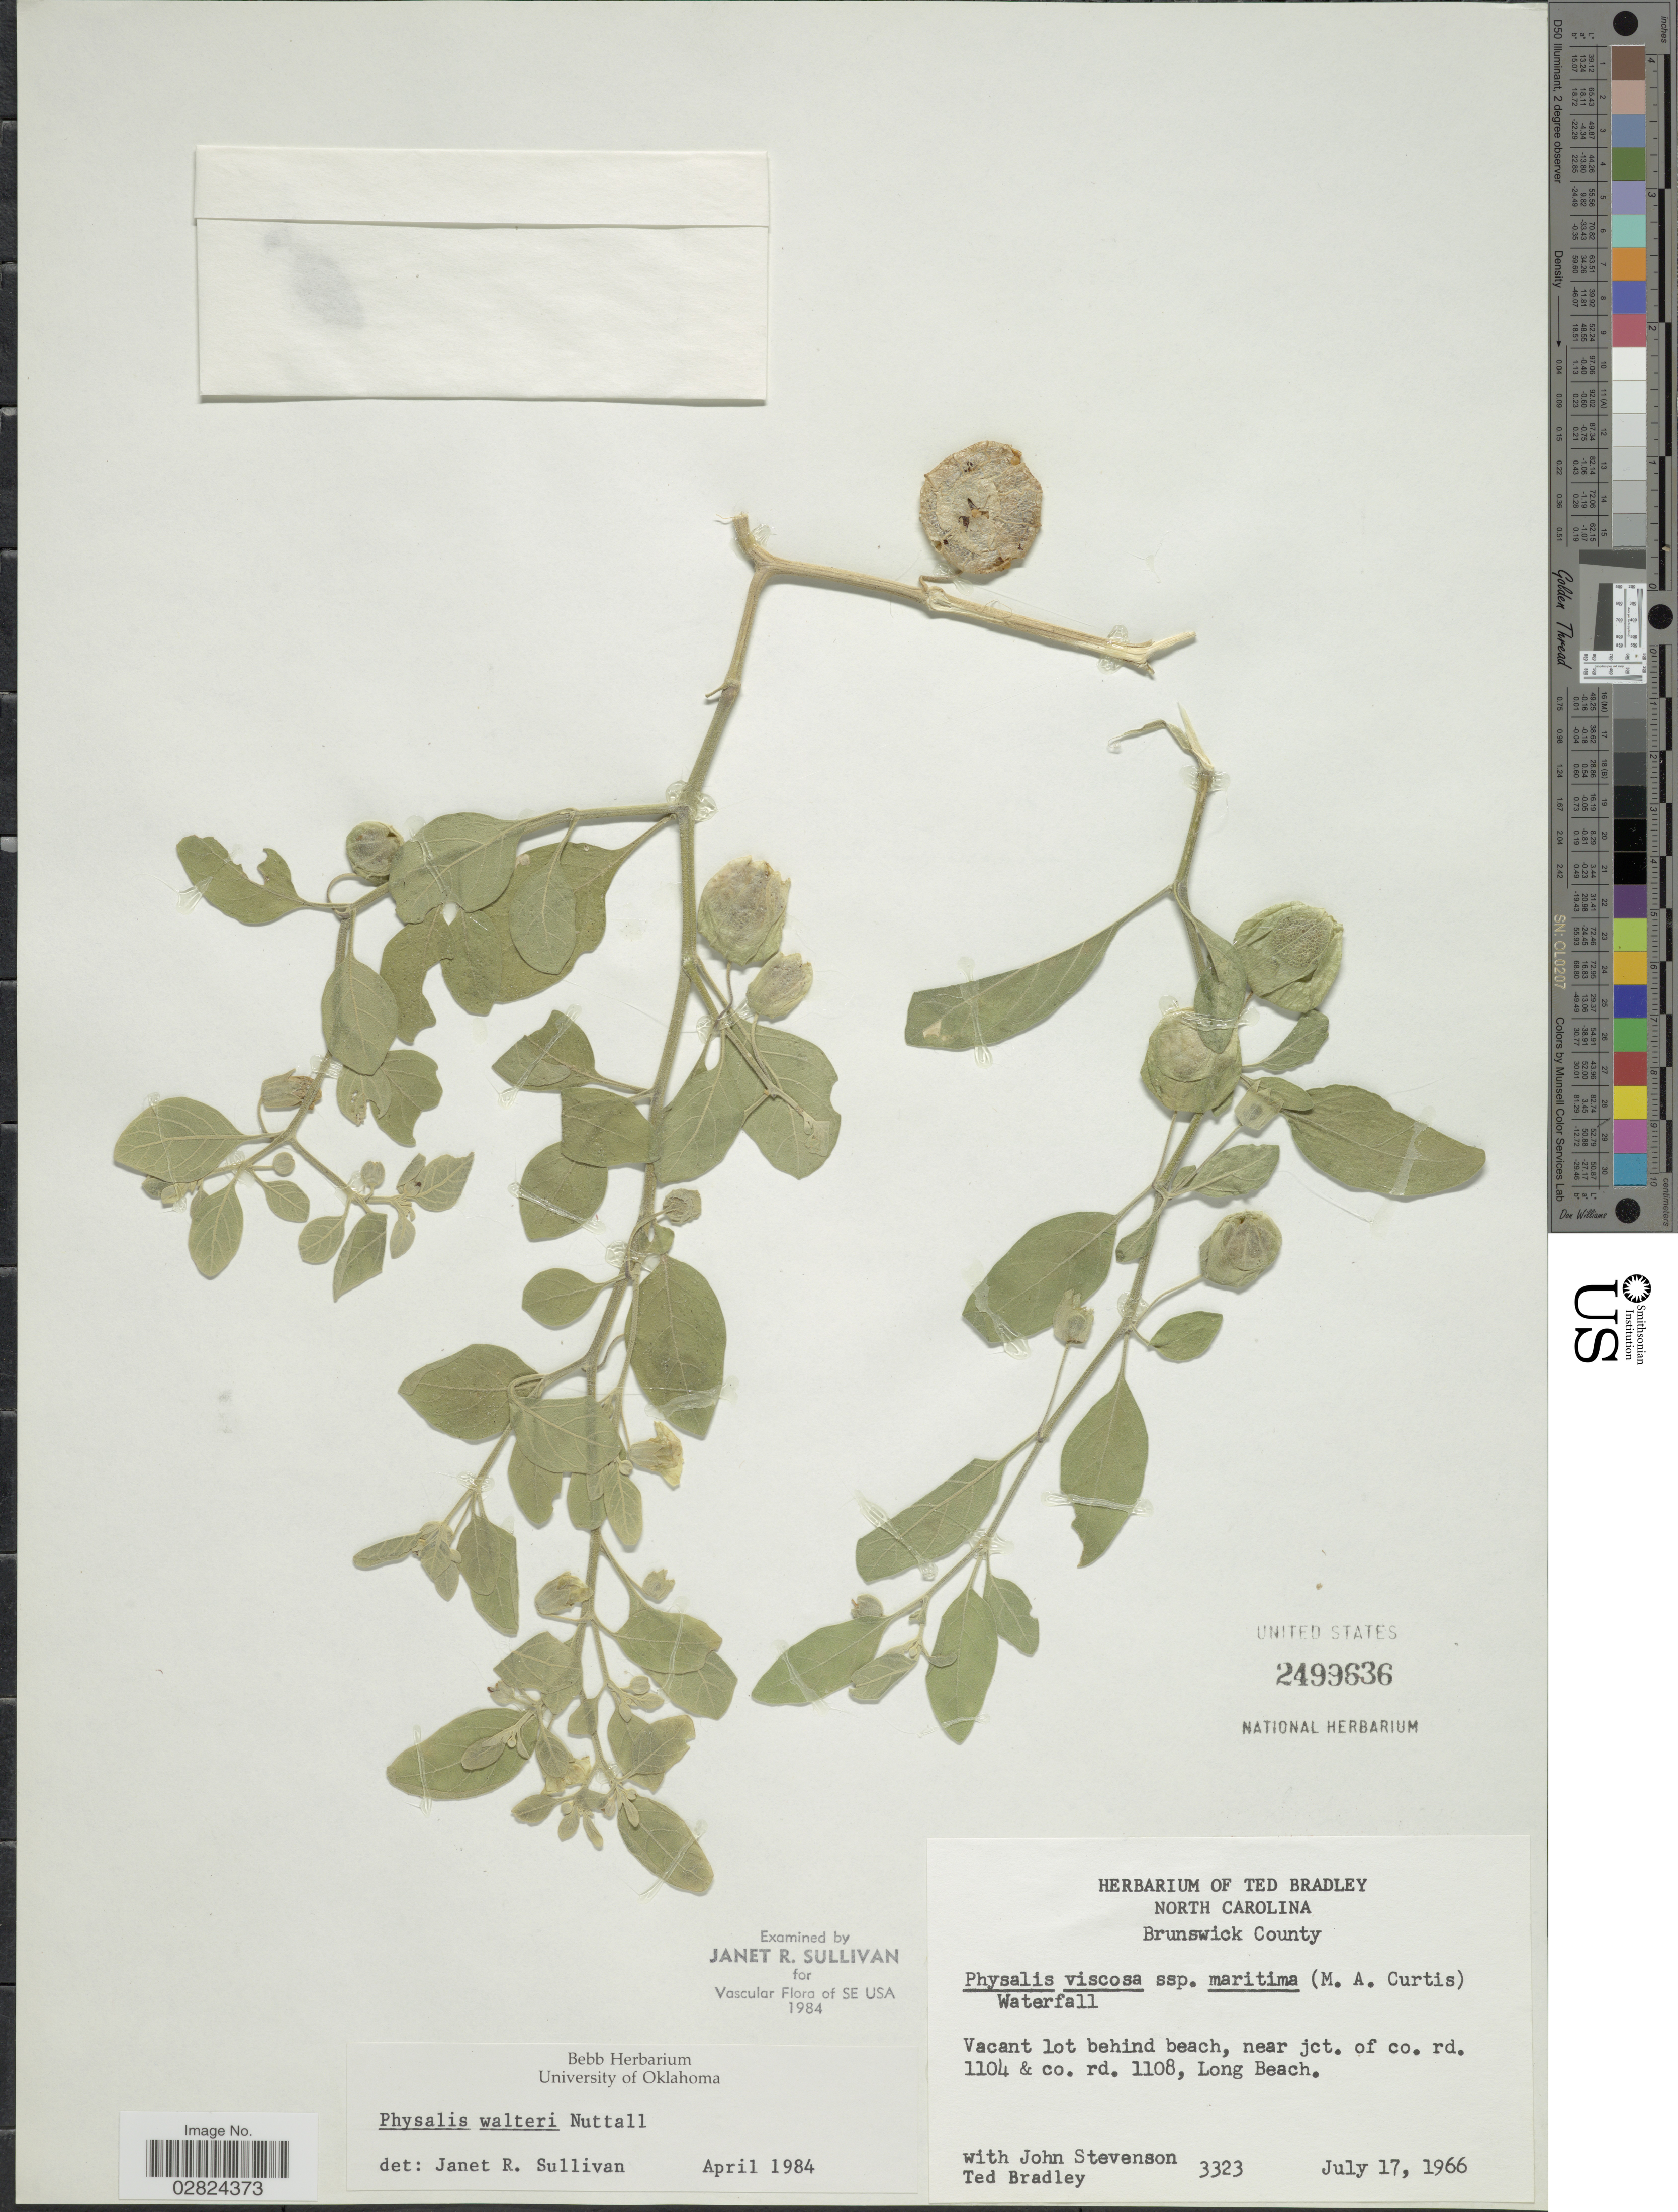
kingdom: Plantae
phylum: Tracheophyta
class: Magnoliopsida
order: Solanales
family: Solanaceae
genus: Physalis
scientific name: Physalis walteri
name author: Nutt.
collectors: T. Bradley & J. Stevenson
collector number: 3323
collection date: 1966-07-17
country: United States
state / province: North Carolina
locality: Brunswick County, Vacant lot behind beach, near jct. of co. rd. 1104 & co. rd. 1108, Long Beach.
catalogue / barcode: US 2499636